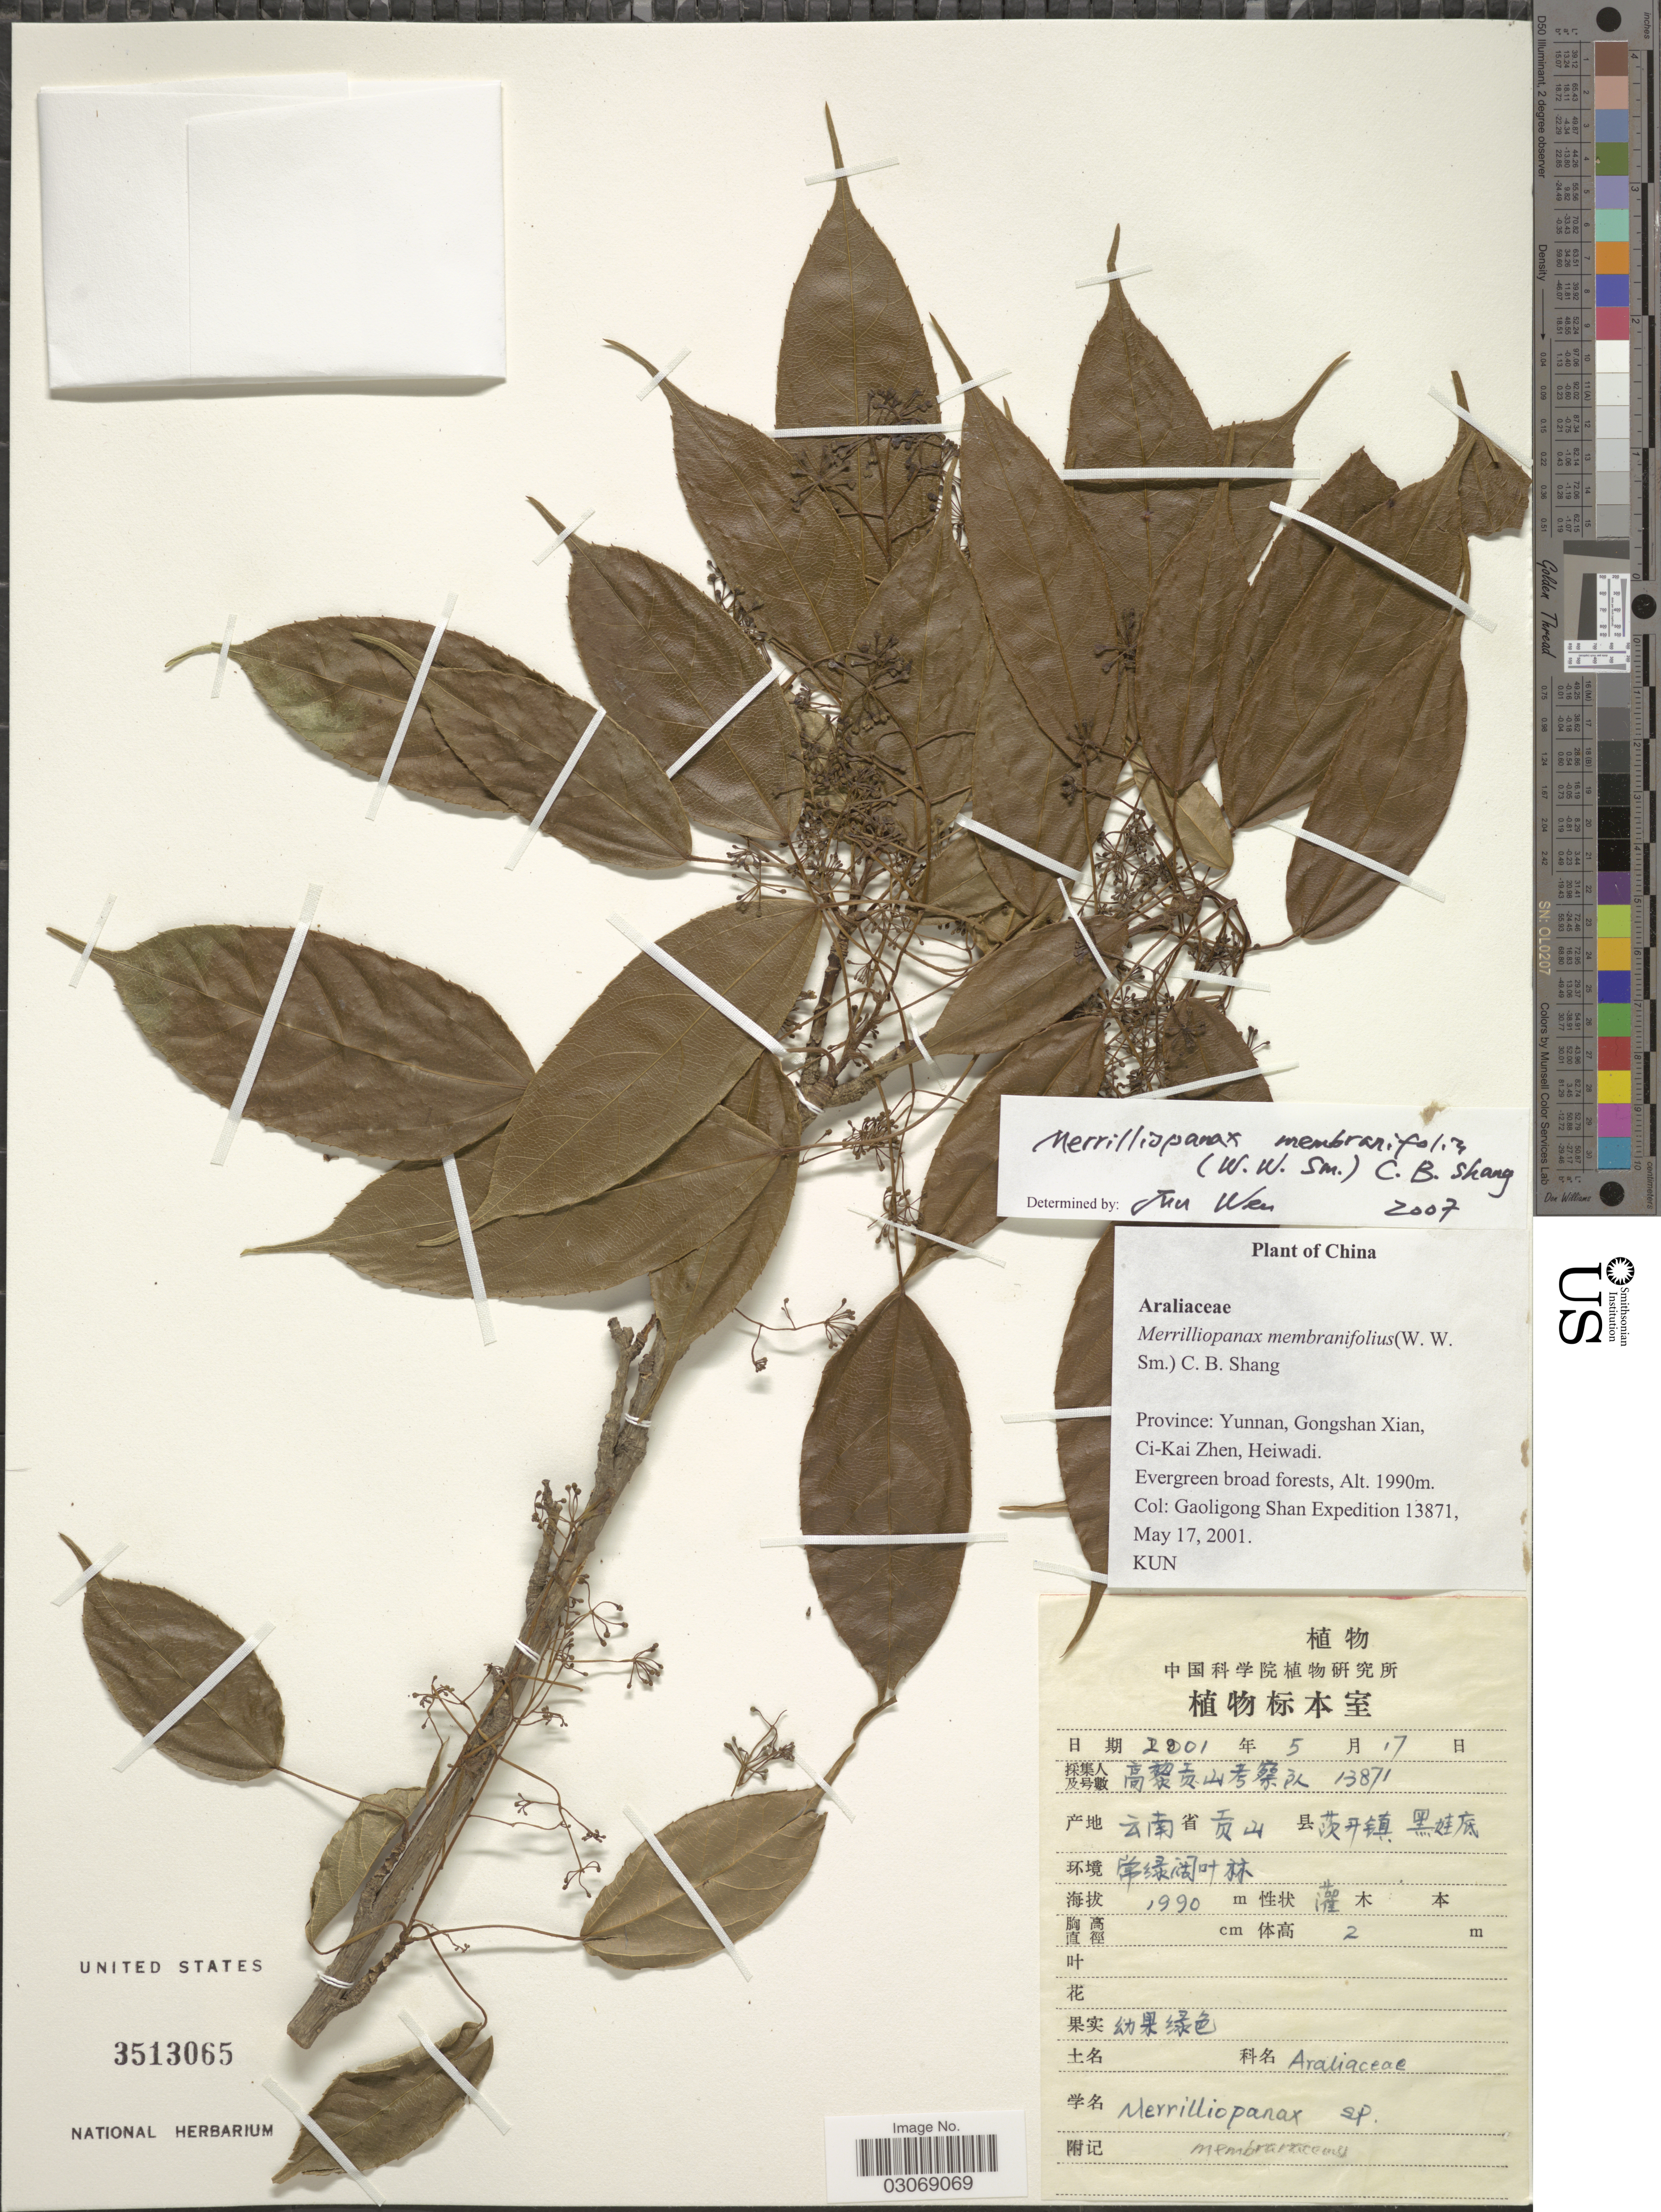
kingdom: Plantae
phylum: Tracheophyta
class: Magnoliopsida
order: Apiales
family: Araliaceae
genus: Merrilliopanax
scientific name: Merrilliopanax membranifolius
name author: (W.W. Sm.) C.B. Shang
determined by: Wen, Jun, (BOT), Smithsonian Institution - National Museum of Natural History (UNITED STATES)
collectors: Gaoligong Shan Exped.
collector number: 13781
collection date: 2001-05-17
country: China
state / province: Yunnan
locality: Gongshan Xian, Ci-Kai Zhen, Heiwadi.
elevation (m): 1990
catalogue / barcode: US 3513065